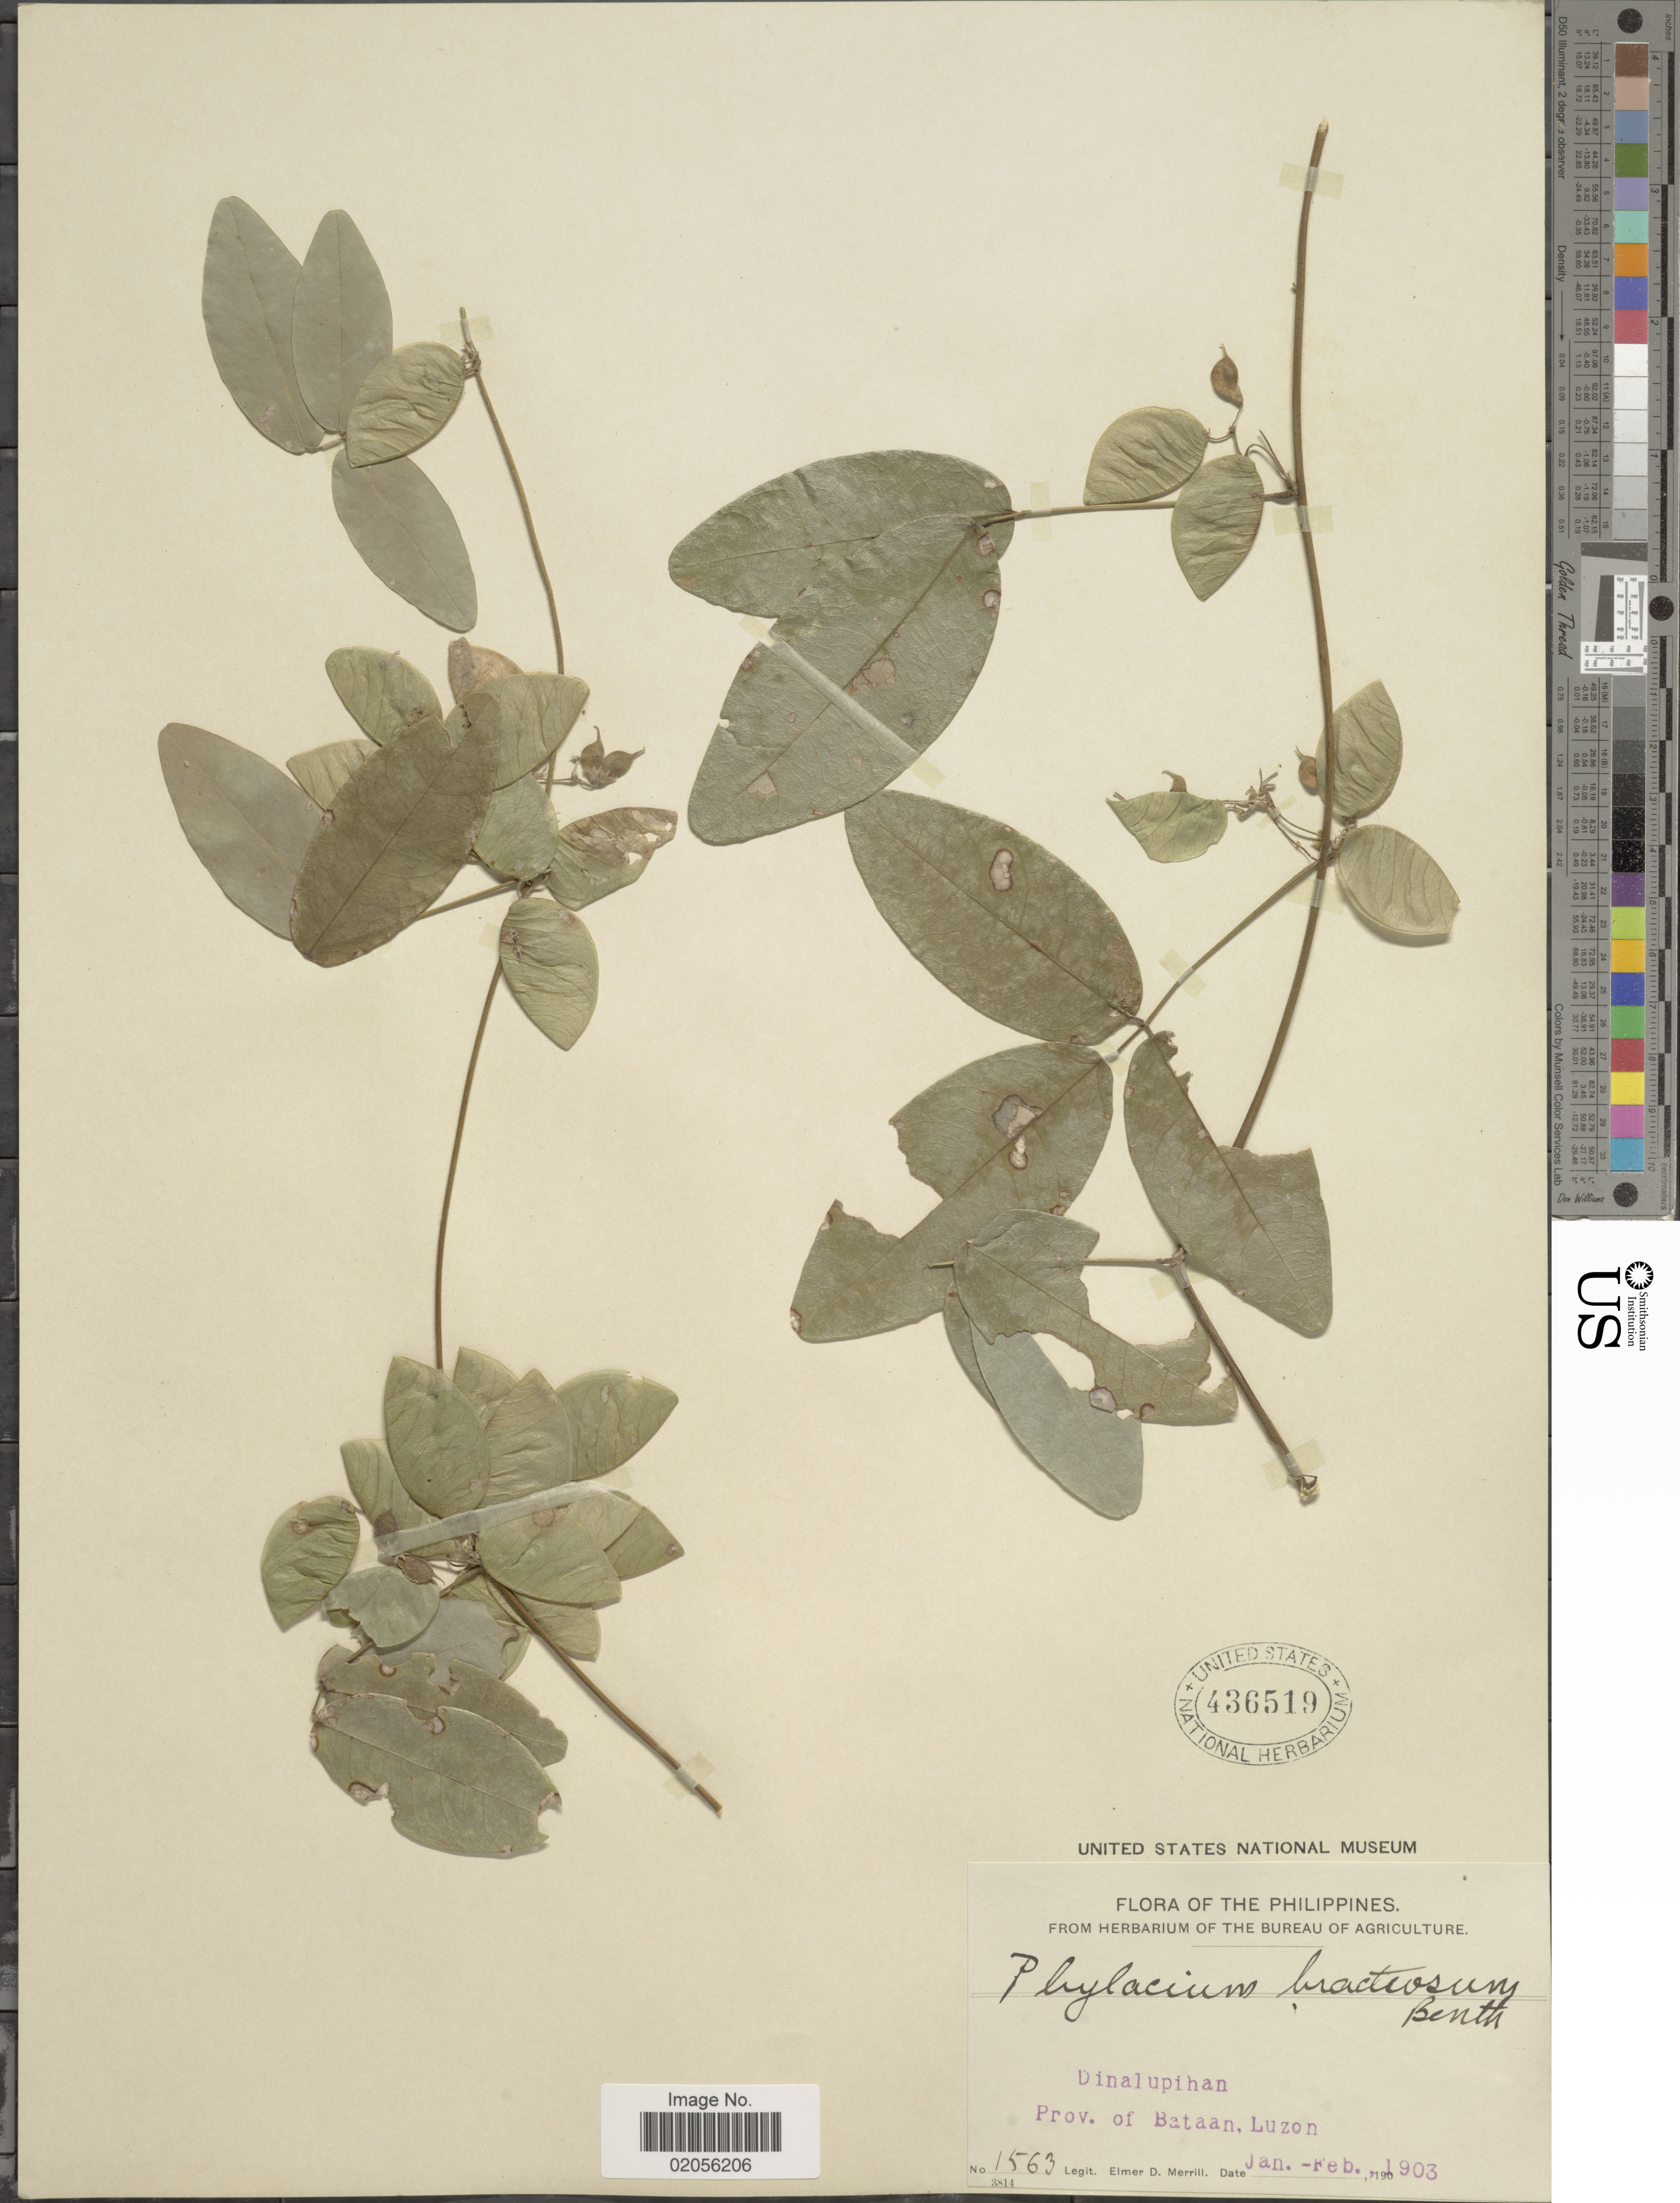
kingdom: Plantae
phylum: Tracheophyta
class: Magnoliopsida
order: Fabales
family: Fabaceae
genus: Phylacium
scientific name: Phylacium bracteosum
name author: Benn.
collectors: E. D. Merrill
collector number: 1563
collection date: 1903-01/1903-02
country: Philippines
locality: Dinalupihan. Prov. of Bataan, Luzon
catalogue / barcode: US 436519